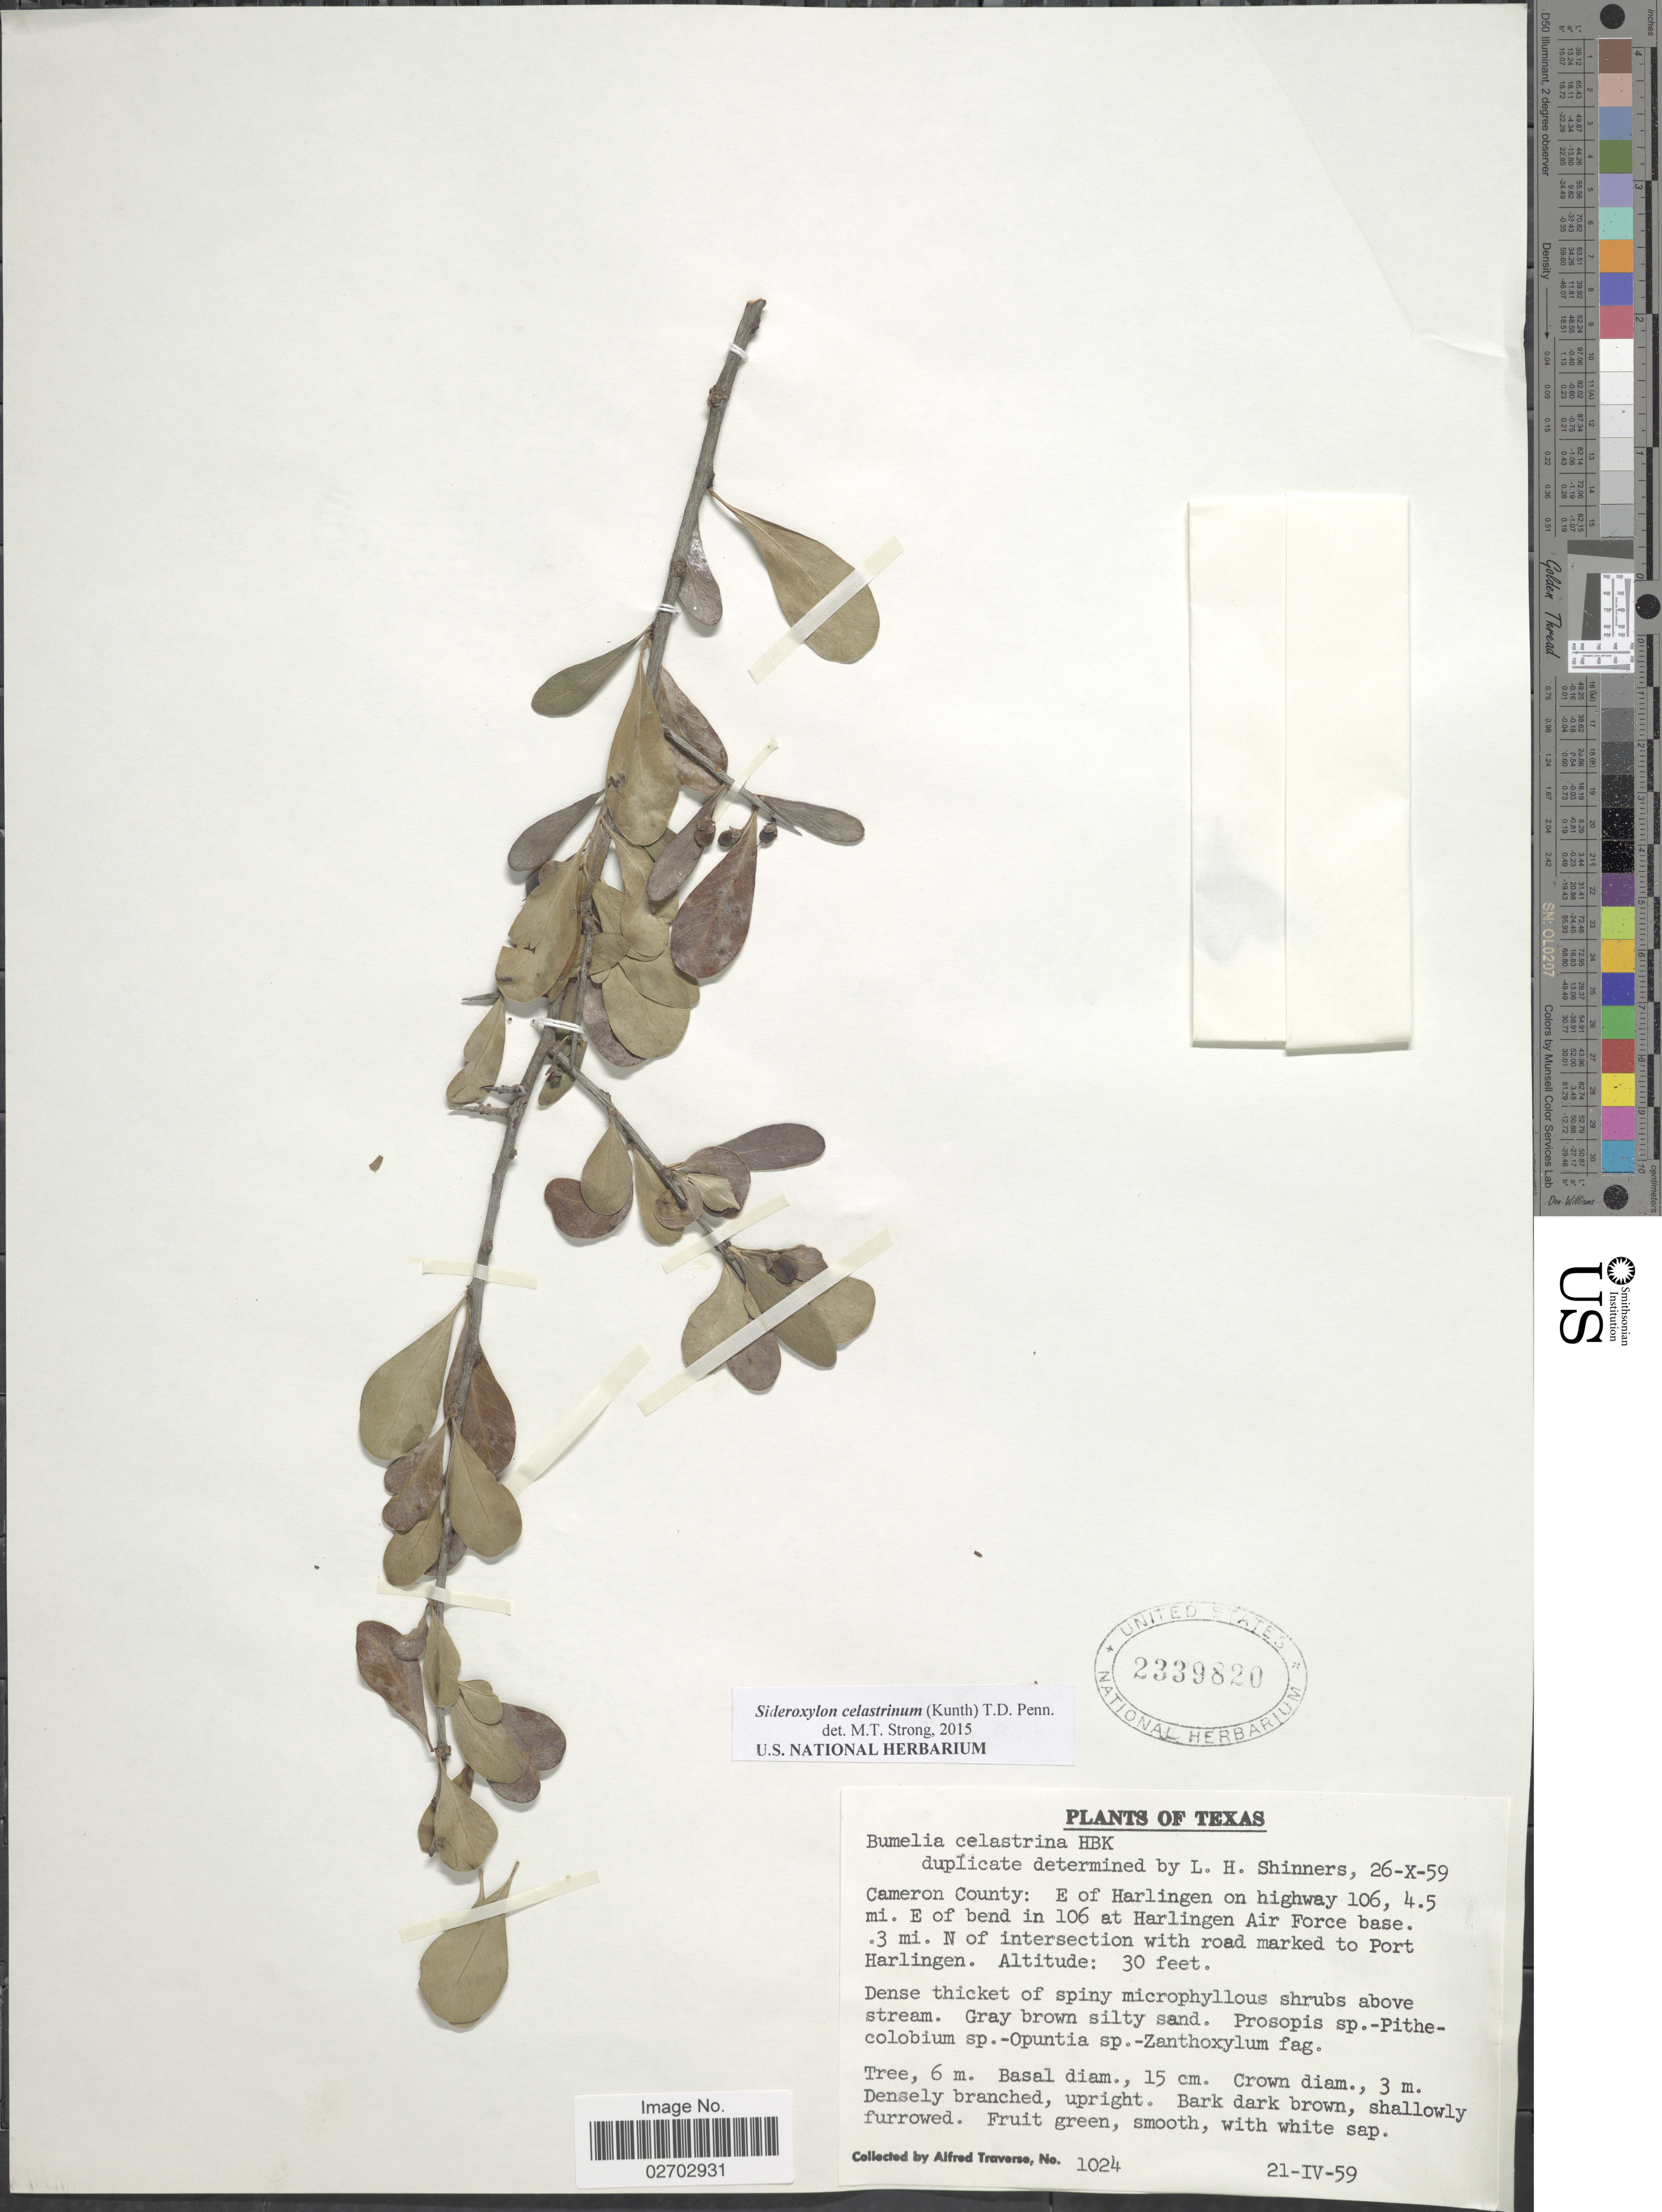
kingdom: Plantae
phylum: Tracheophyta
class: Magnoliopsida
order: Ericales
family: Sapotaceae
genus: Sideroxylon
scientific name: Sideroxylon celastrinum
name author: (Kunth) T.D. Penn.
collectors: A. Traverse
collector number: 1024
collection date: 1959-04-21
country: United States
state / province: Texas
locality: Cameron County: E of Harlingen on highway 106, 4.5 mi. E of bend in 106 at Harlingen Air Force base. .3 mi. N of intersection with road marked to Port Harlingen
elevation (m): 9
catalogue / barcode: US 2339820